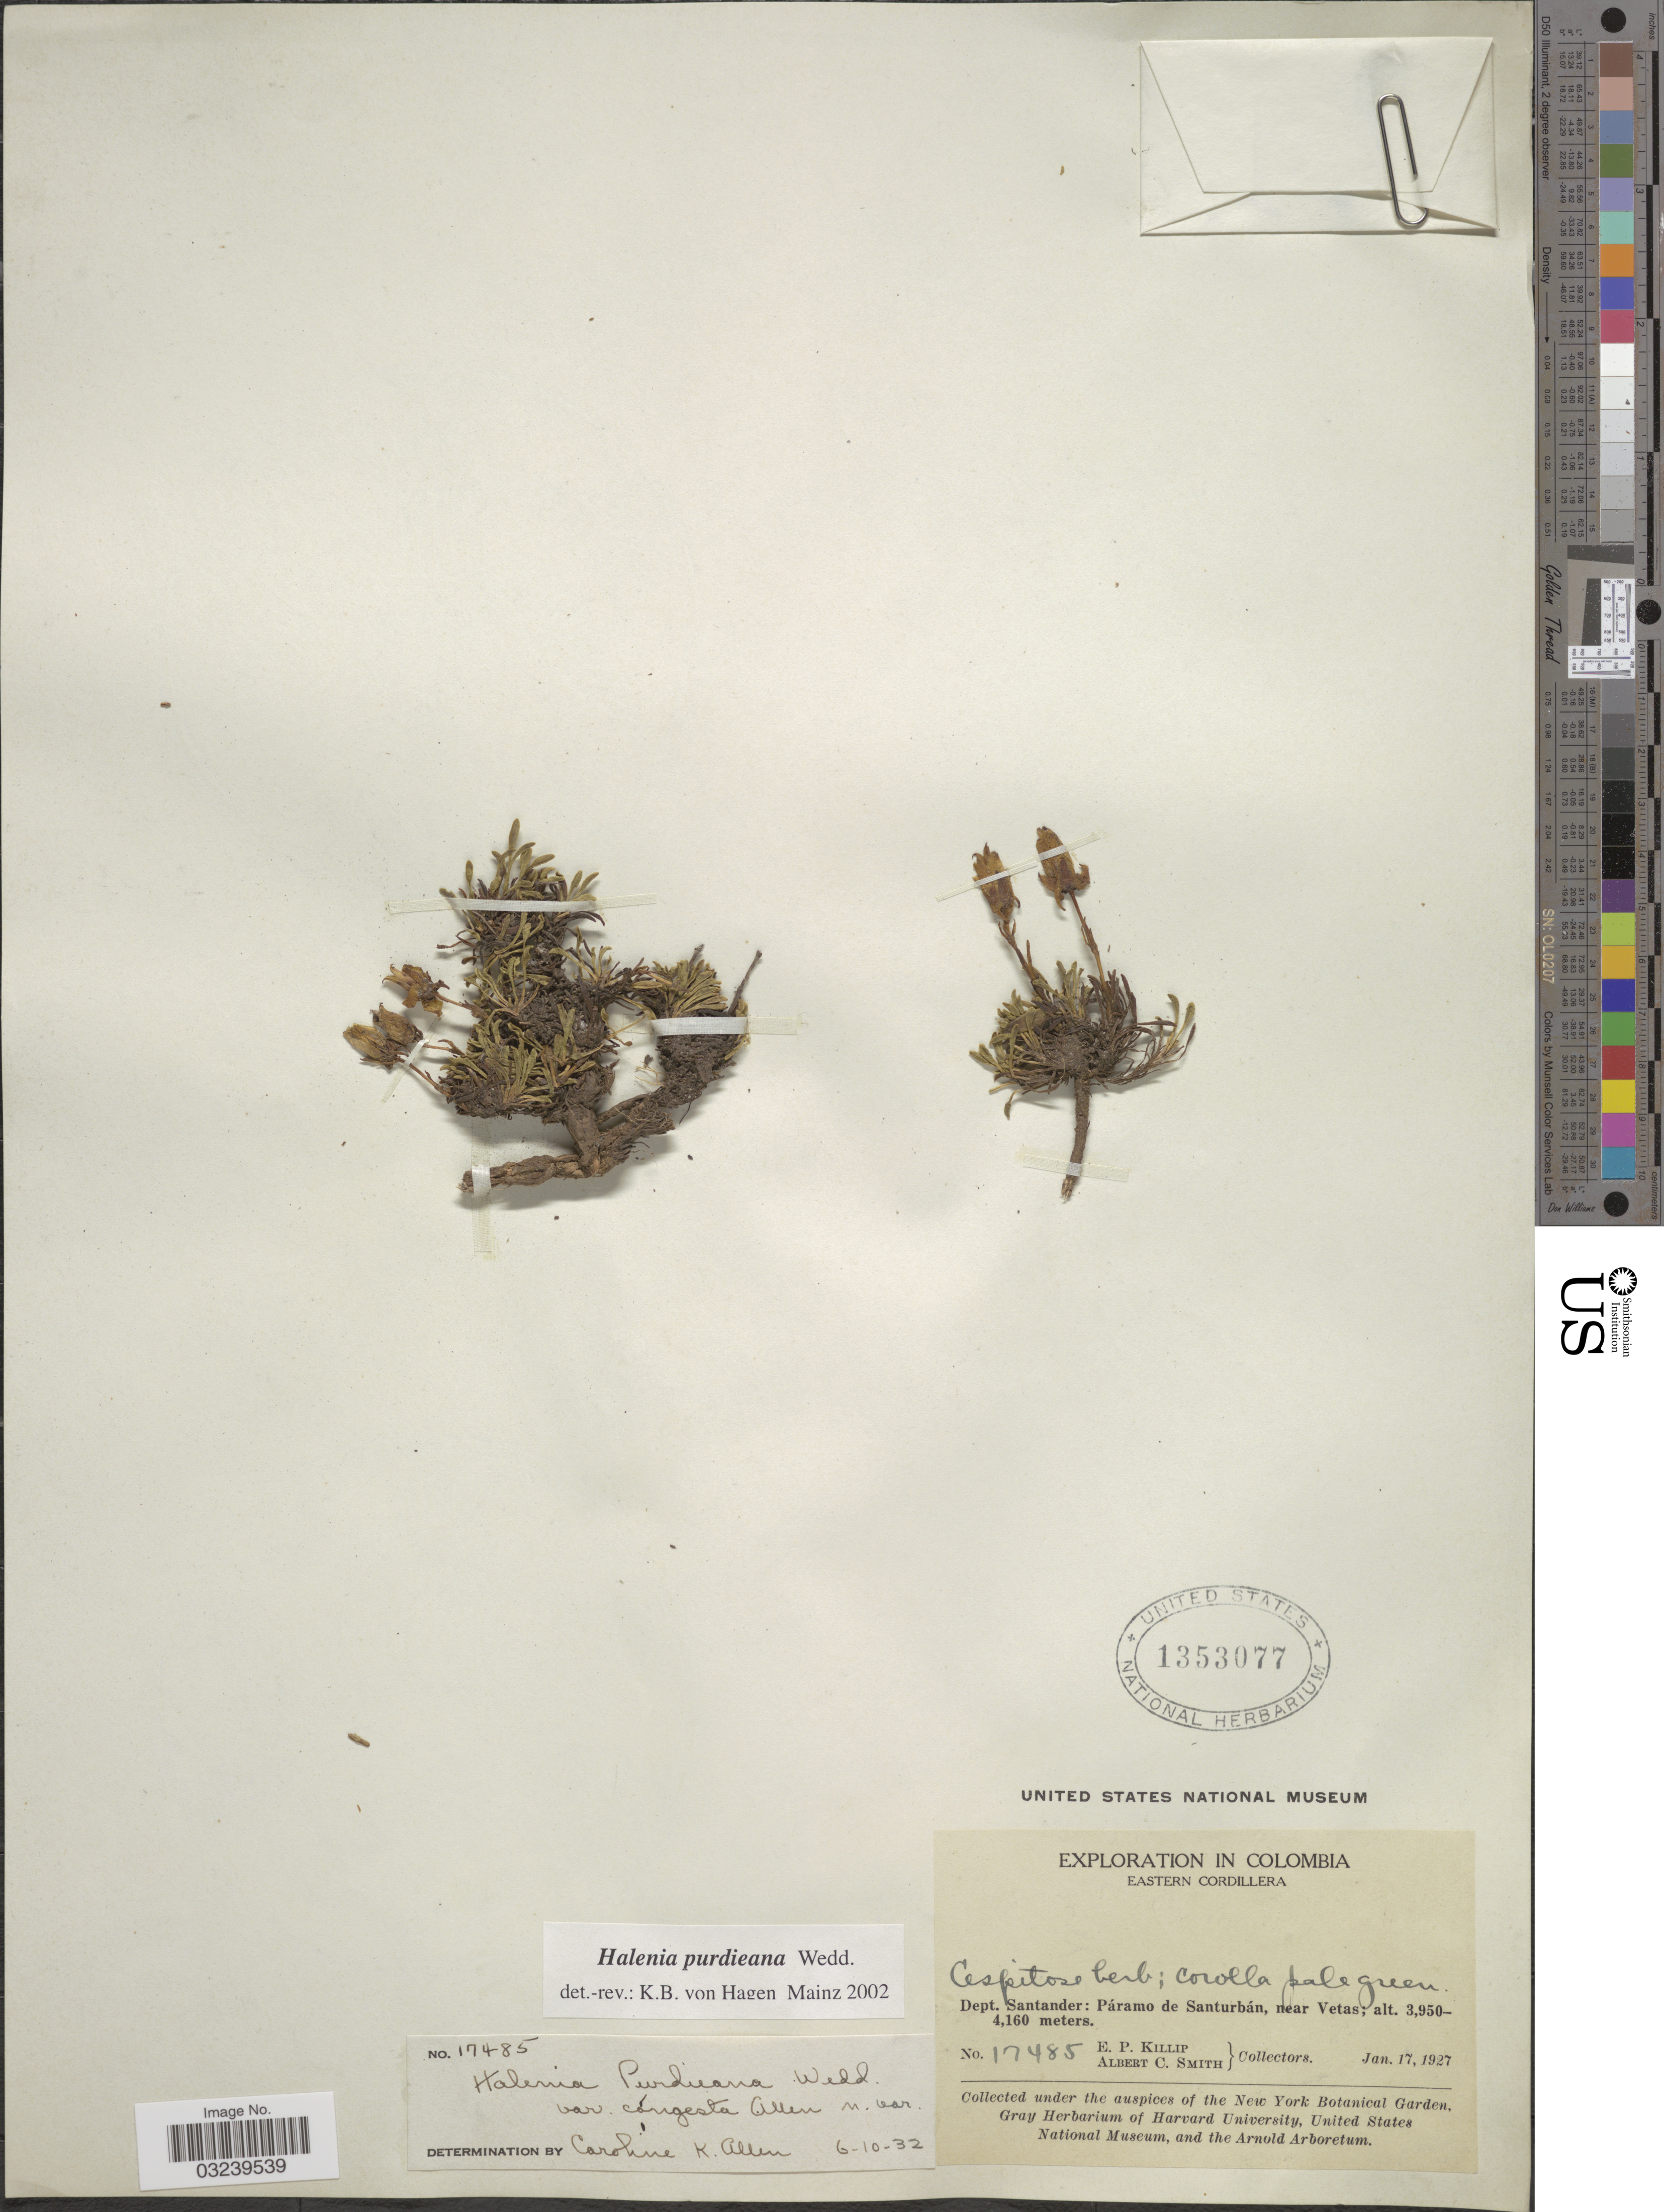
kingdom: Plantae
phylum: Tracheophyta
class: Magnoliopsida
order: Gentianales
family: Gentianaceae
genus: Halenia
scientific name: Halenia purdieana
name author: Wedd.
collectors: E. P. Killip & A. C. Smith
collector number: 17485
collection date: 1927-01-17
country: Colombia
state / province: Santander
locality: Eastern Cordillera, Páramo de Santurbán, near Vetas.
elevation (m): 3950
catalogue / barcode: US 1353077